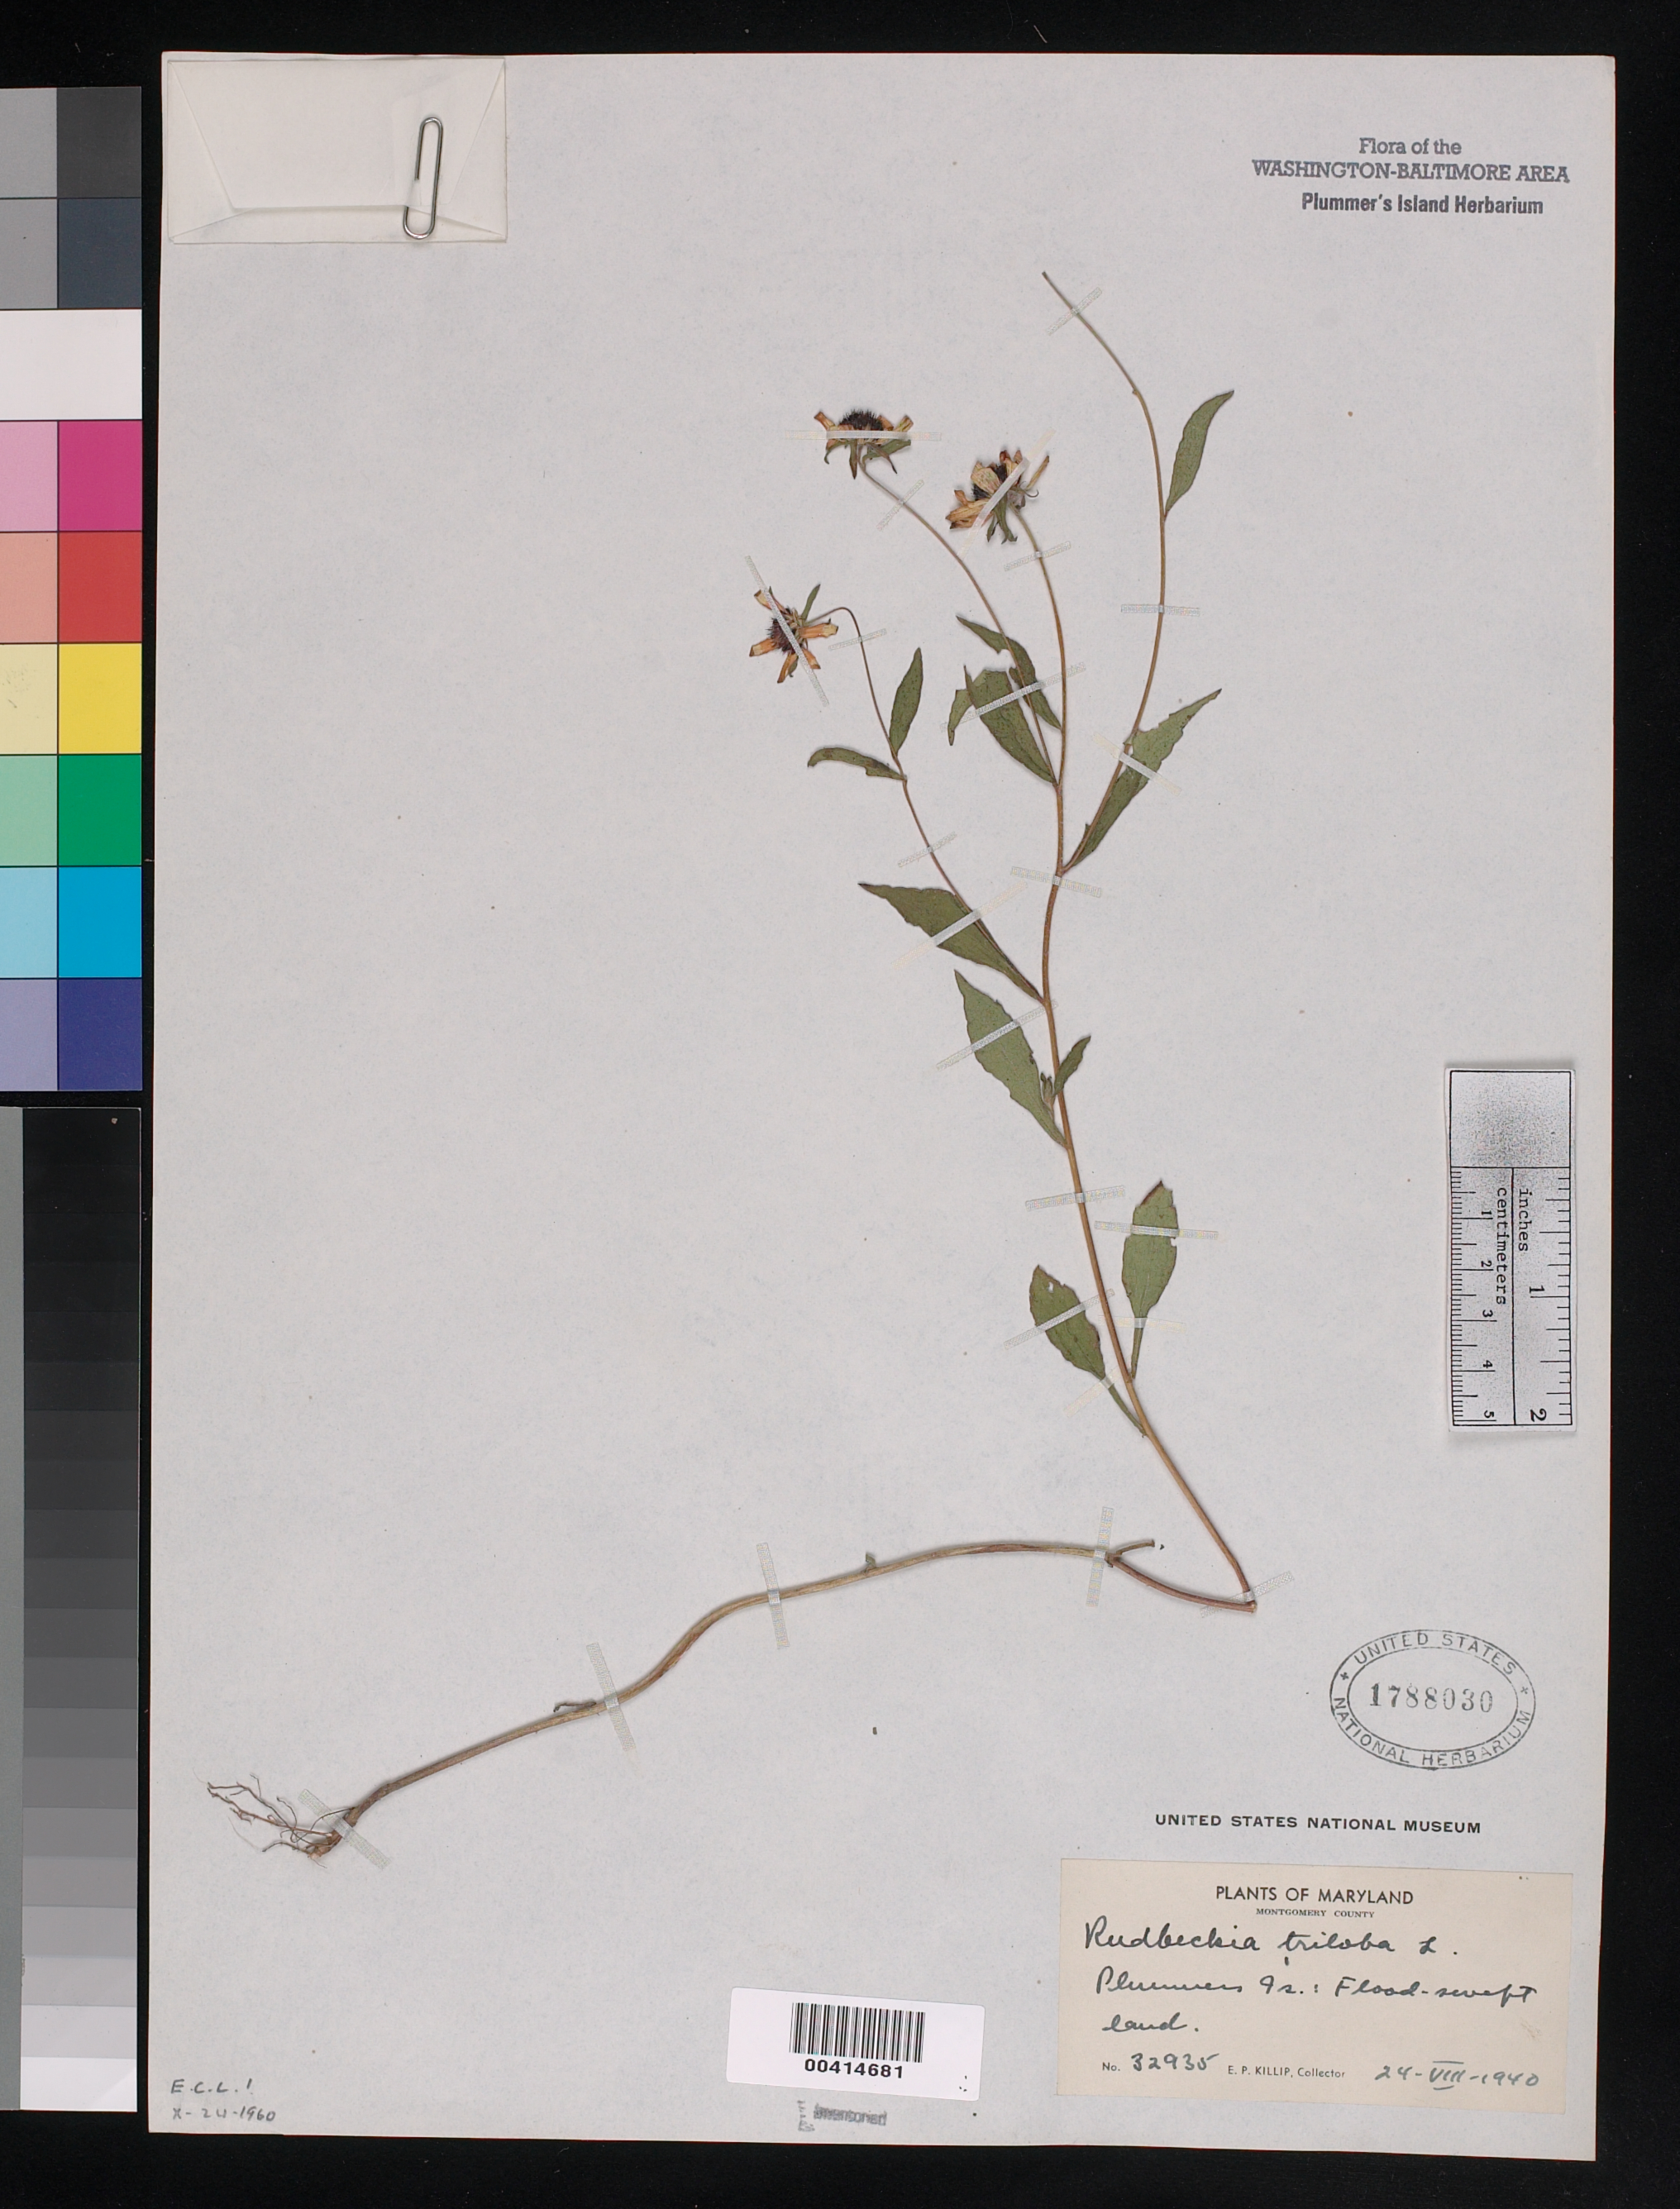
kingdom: Plantae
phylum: Tracheophyta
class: Magnoliopsida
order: Asterales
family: Asteraceae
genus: Rudbeckia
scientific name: Rudbeckia triloba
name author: L.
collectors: E. P. Killip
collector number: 32935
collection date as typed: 24 Aug 1940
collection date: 1940-08-24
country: United States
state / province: Maryland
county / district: Montgomery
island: Plummers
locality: Plummer's Island C. & O. Canal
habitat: Flood swept land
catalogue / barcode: US 1788030